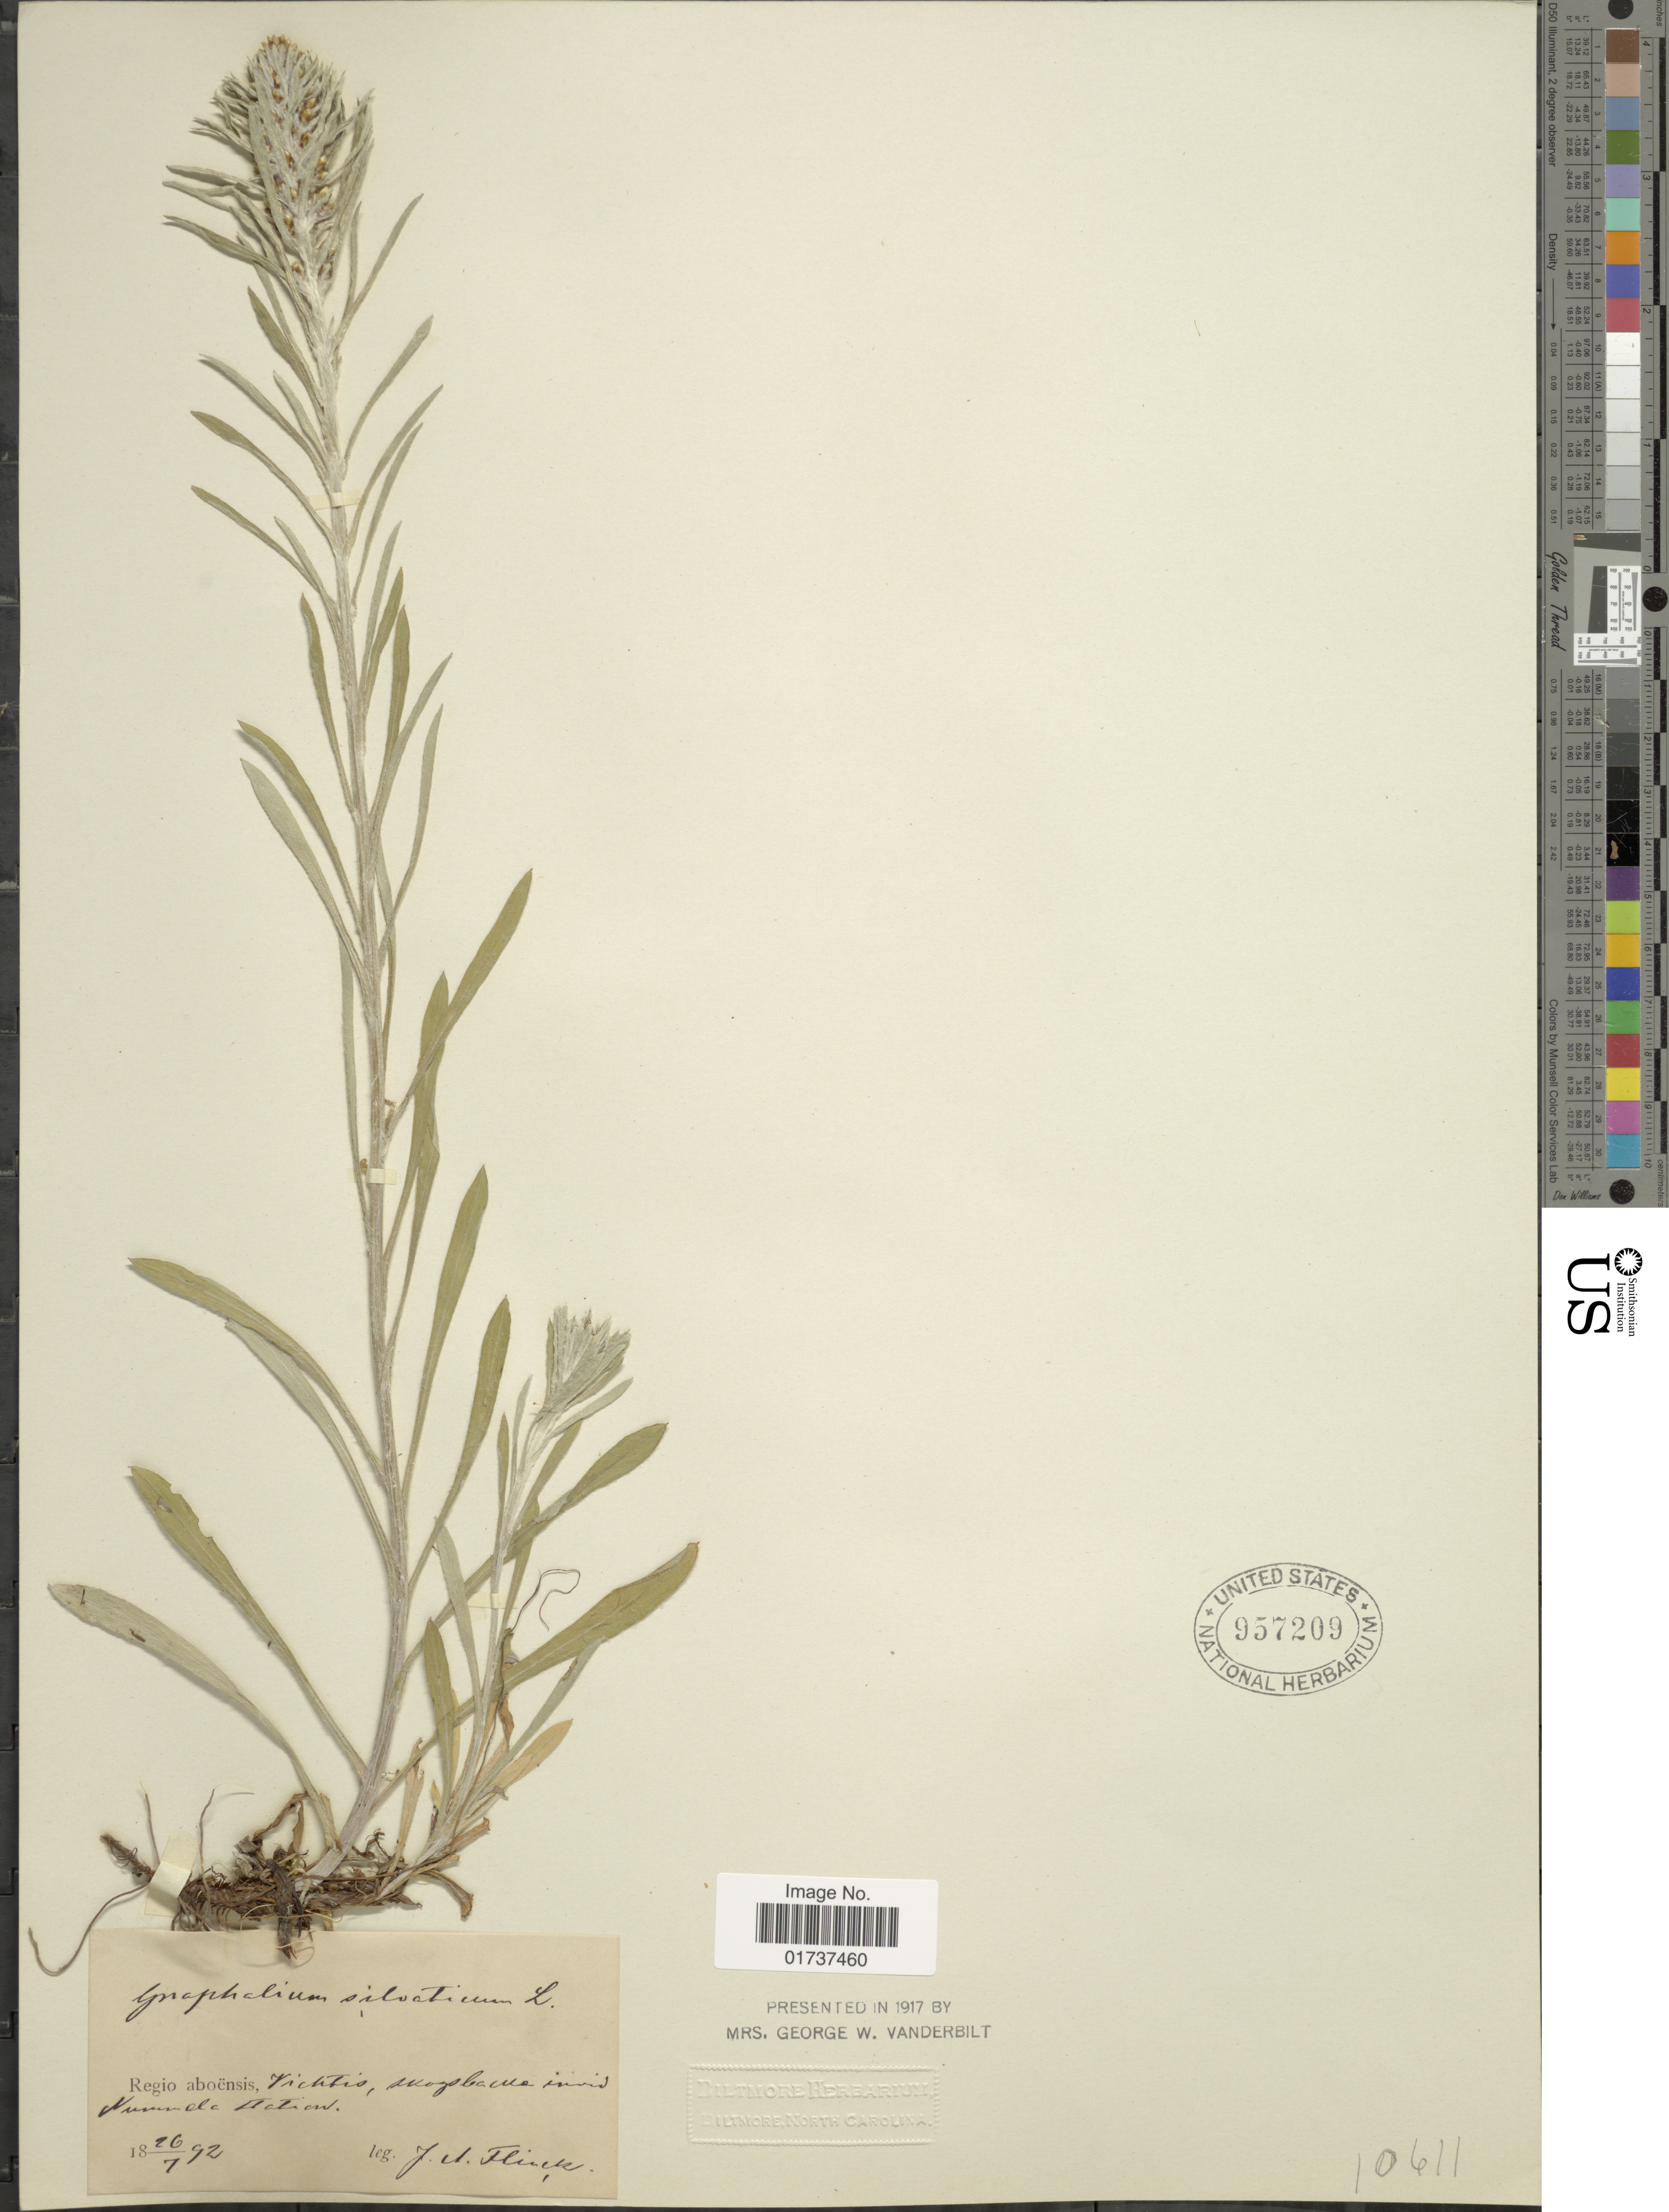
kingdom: Plantae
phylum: Tracheophyta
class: Magnoliopsida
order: Asterales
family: Asteraceae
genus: Gnaphalium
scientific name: Gnaphalium sylvaticum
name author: L.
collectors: J. Flick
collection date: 1892-07-26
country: Finland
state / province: Uusimaa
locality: Regio aboënsis, Vichtis, skogsbacke invid [illegible text] station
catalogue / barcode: US 957209